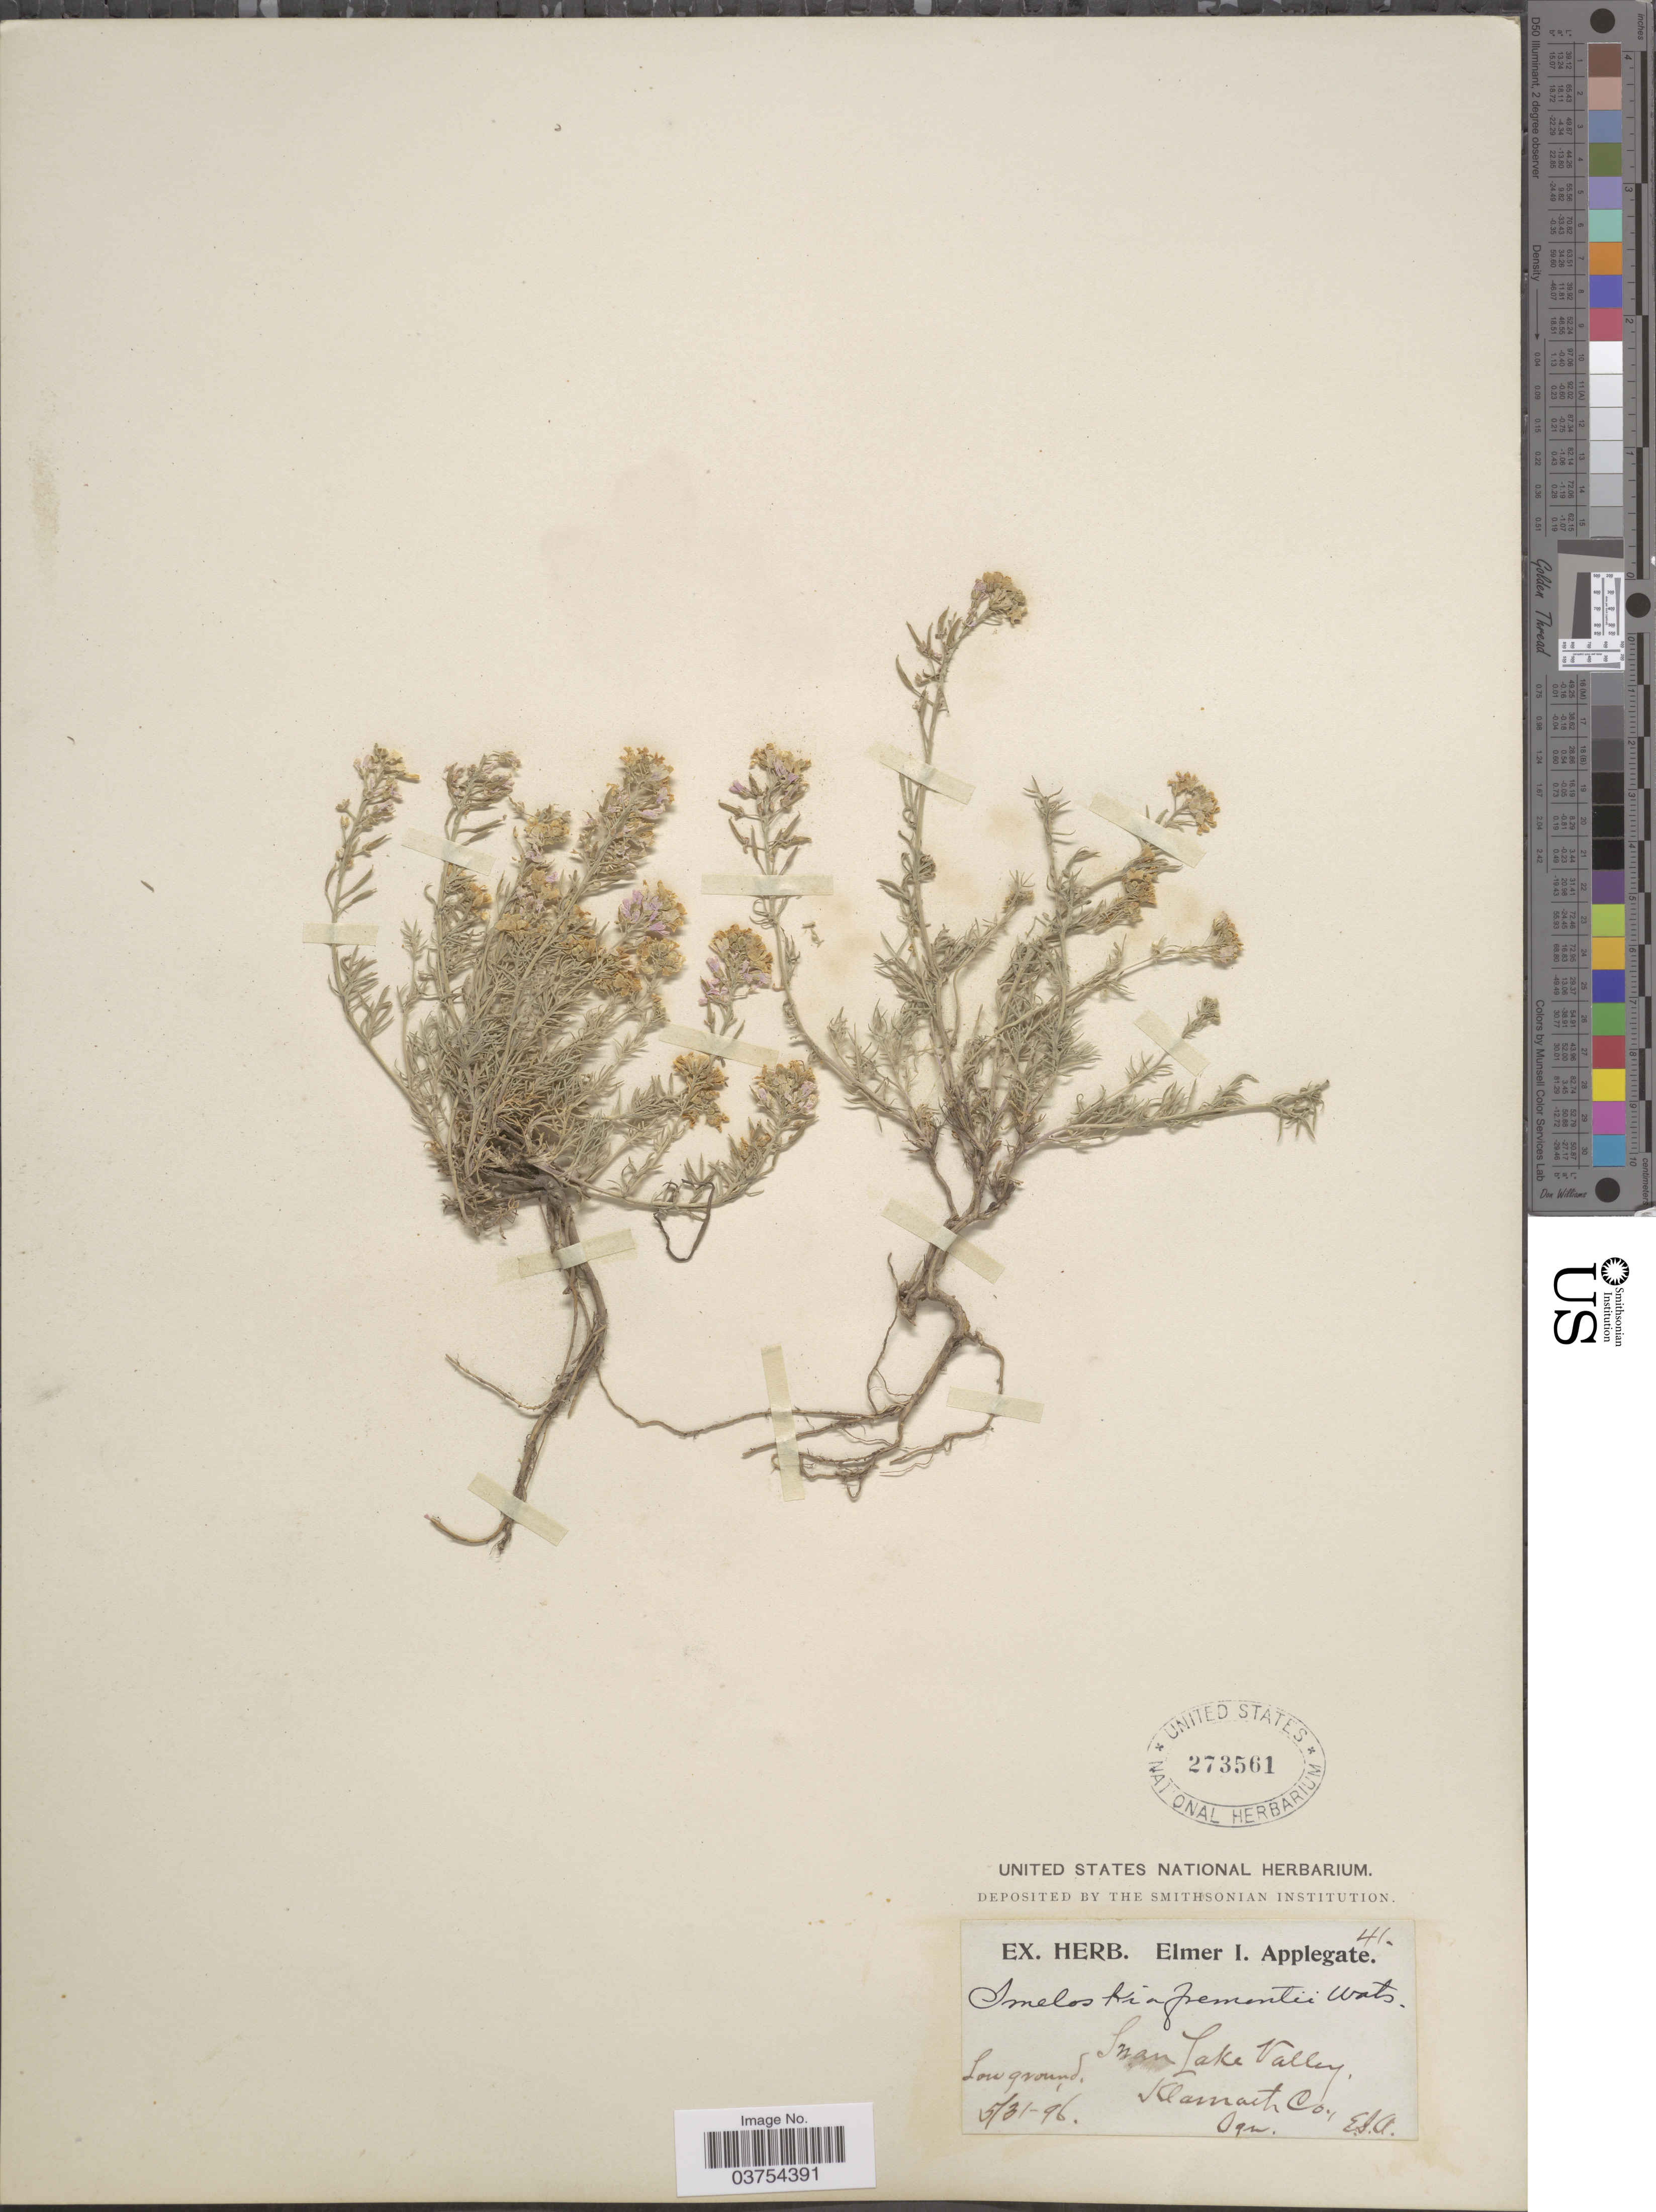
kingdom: Plantae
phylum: Tracheophyta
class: Magnoliopsida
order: Brassicales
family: Brassicaceae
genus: Smelowskia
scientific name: Smelowskia fremontii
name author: S. Watson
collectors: E. I. Applegate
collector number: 41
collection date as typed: Transcribed d/m/y: 31/5/96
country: United States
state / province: Oregon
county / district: Klamath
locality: Swan Lake Valley, Klamath Co.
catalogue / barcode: US 273561